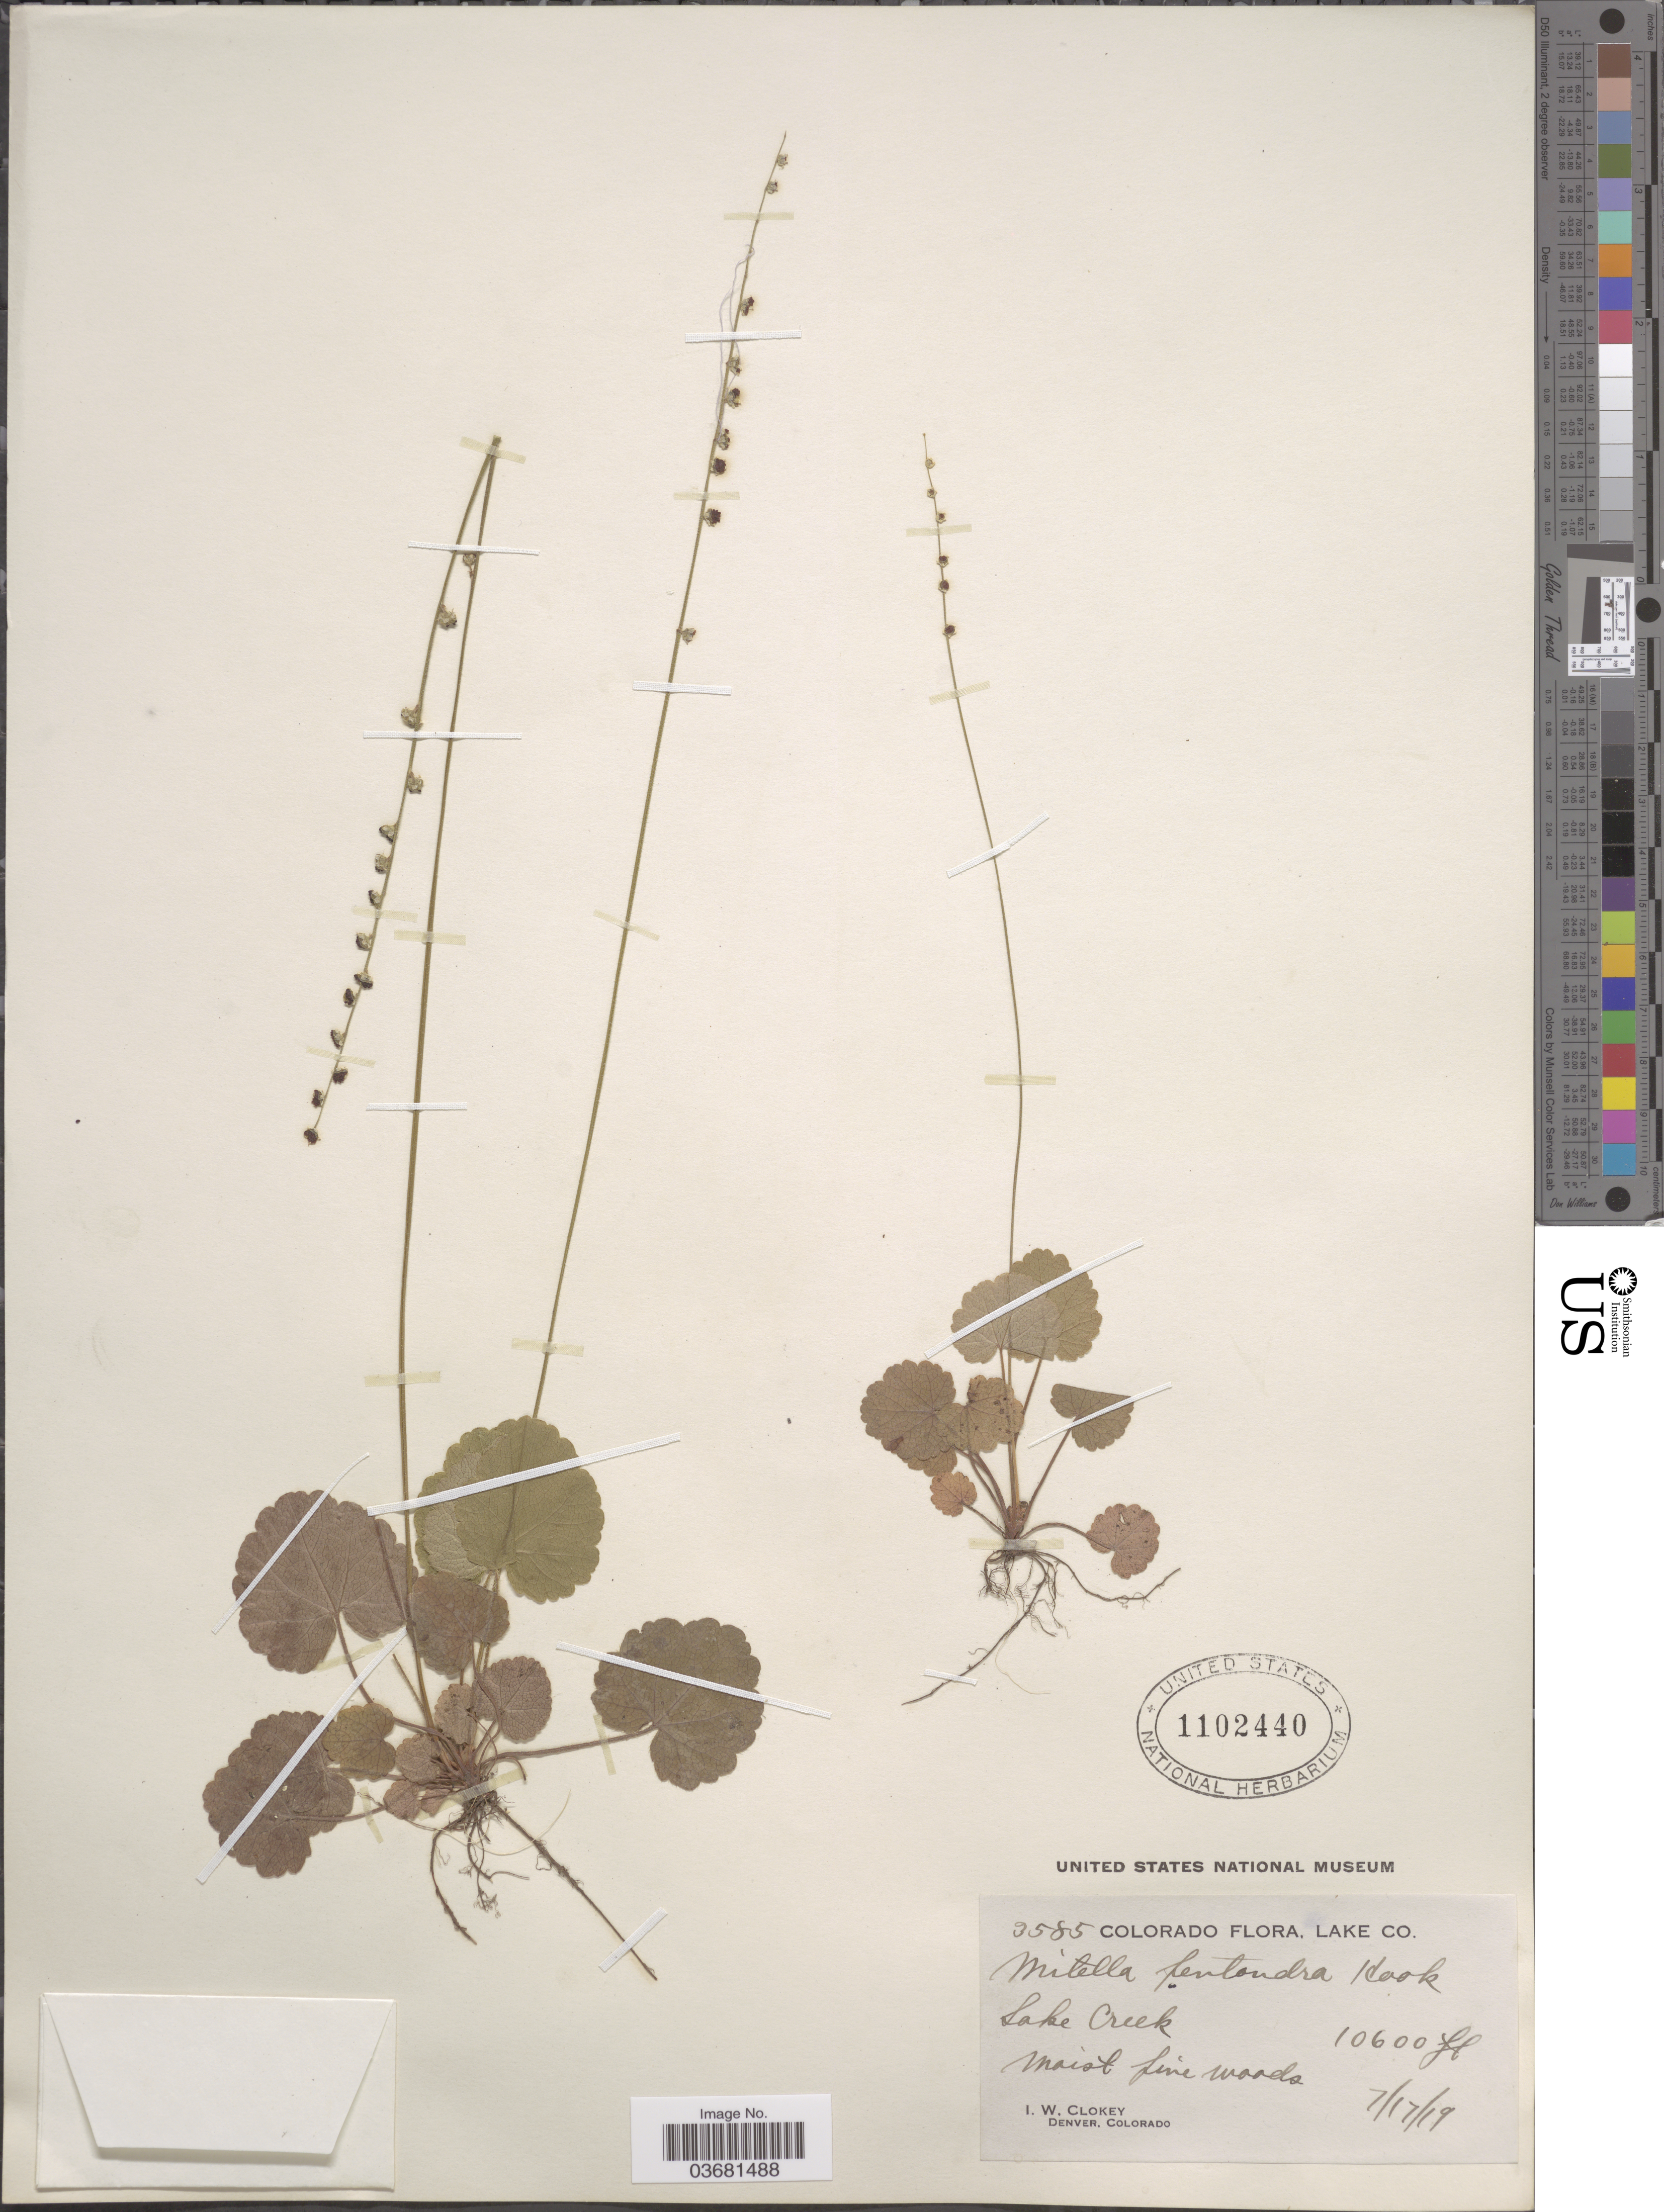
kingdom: Plantae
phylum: Tracheophyta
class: Magnoliopsida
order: Saxifragales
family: Saxifragaceae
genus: Mitella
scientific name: Mitella pentandra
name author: Hook.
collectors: I. W. Clokey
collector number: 3585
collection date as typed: Transcribed d/m/y: 17/7/19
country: United States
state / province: Colorado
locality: Lake Co. Lake Creek.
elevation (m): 3231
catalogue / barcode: US 1102440